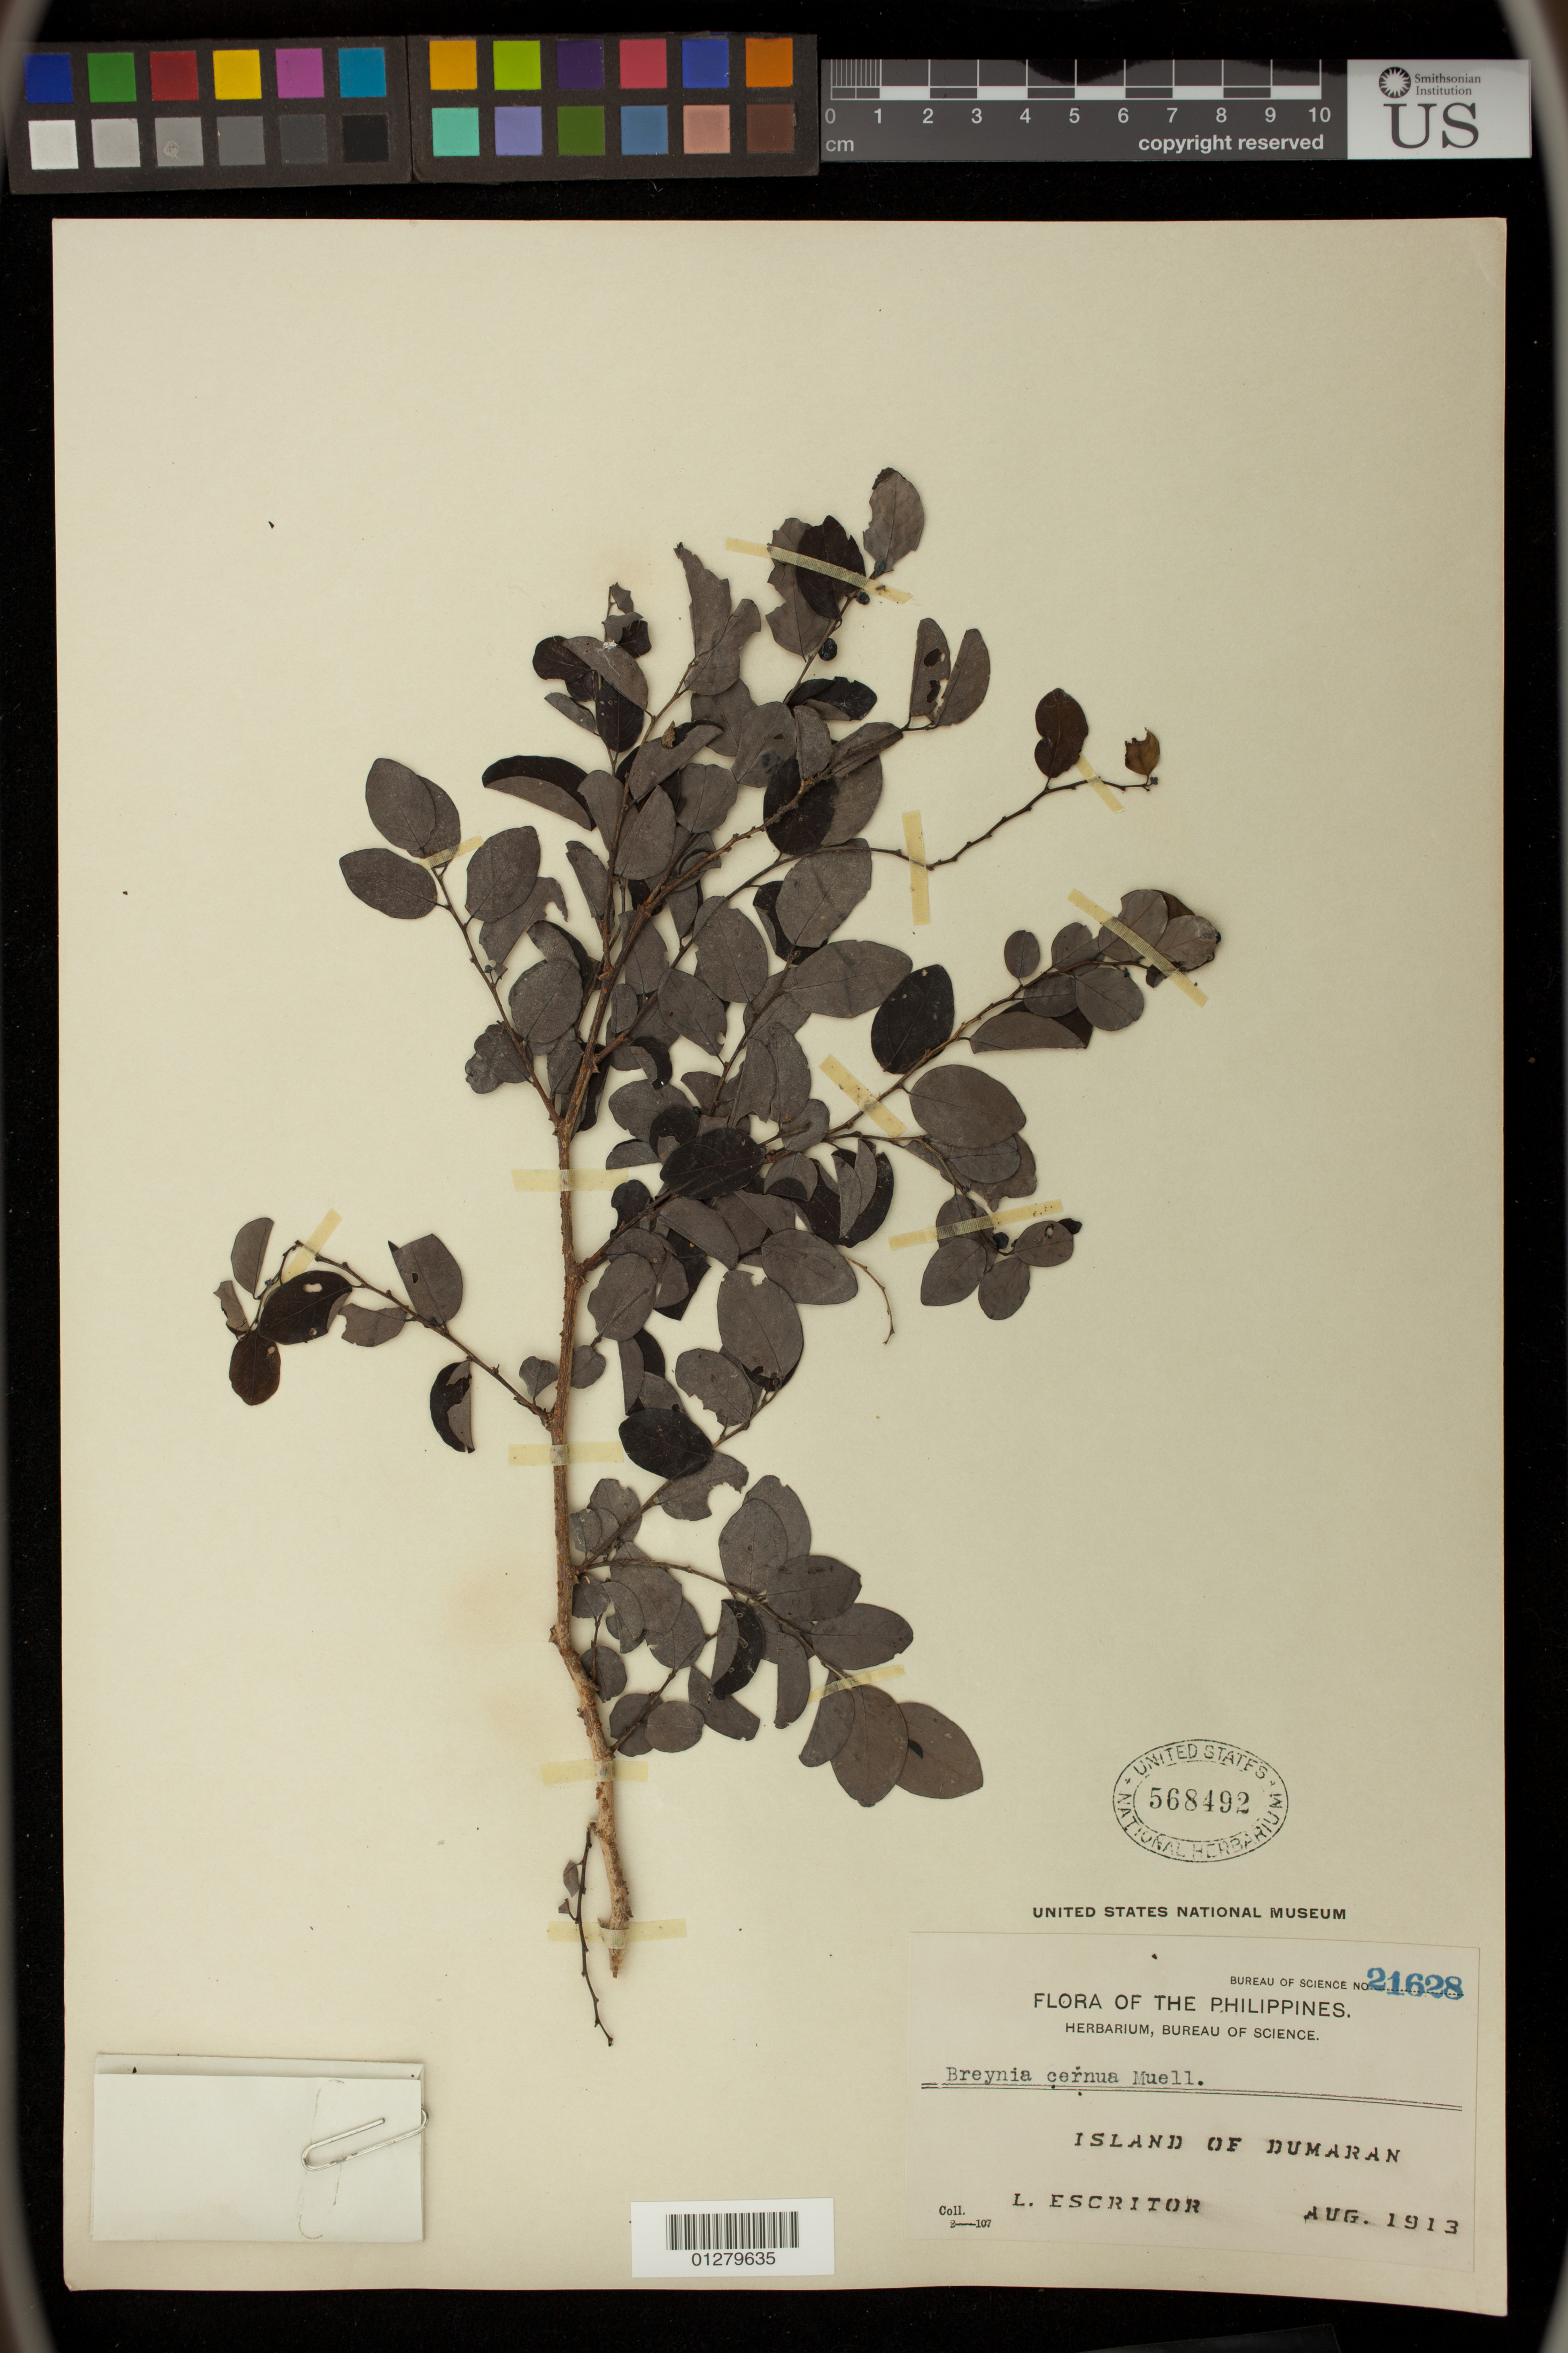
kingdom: Plantae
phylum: Tracheophyta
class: Magnoliopsida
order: Malpighiales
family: Phyllanthaceae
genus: Breynia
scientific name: Breynia cernua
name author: (Poir.) Müll. Arg.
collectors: L. Escritor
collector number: Bur. Sci. 21628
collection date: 1913-08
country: Philippines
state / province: Mimaropa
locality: Island of Dumaran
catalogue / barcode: US 568492